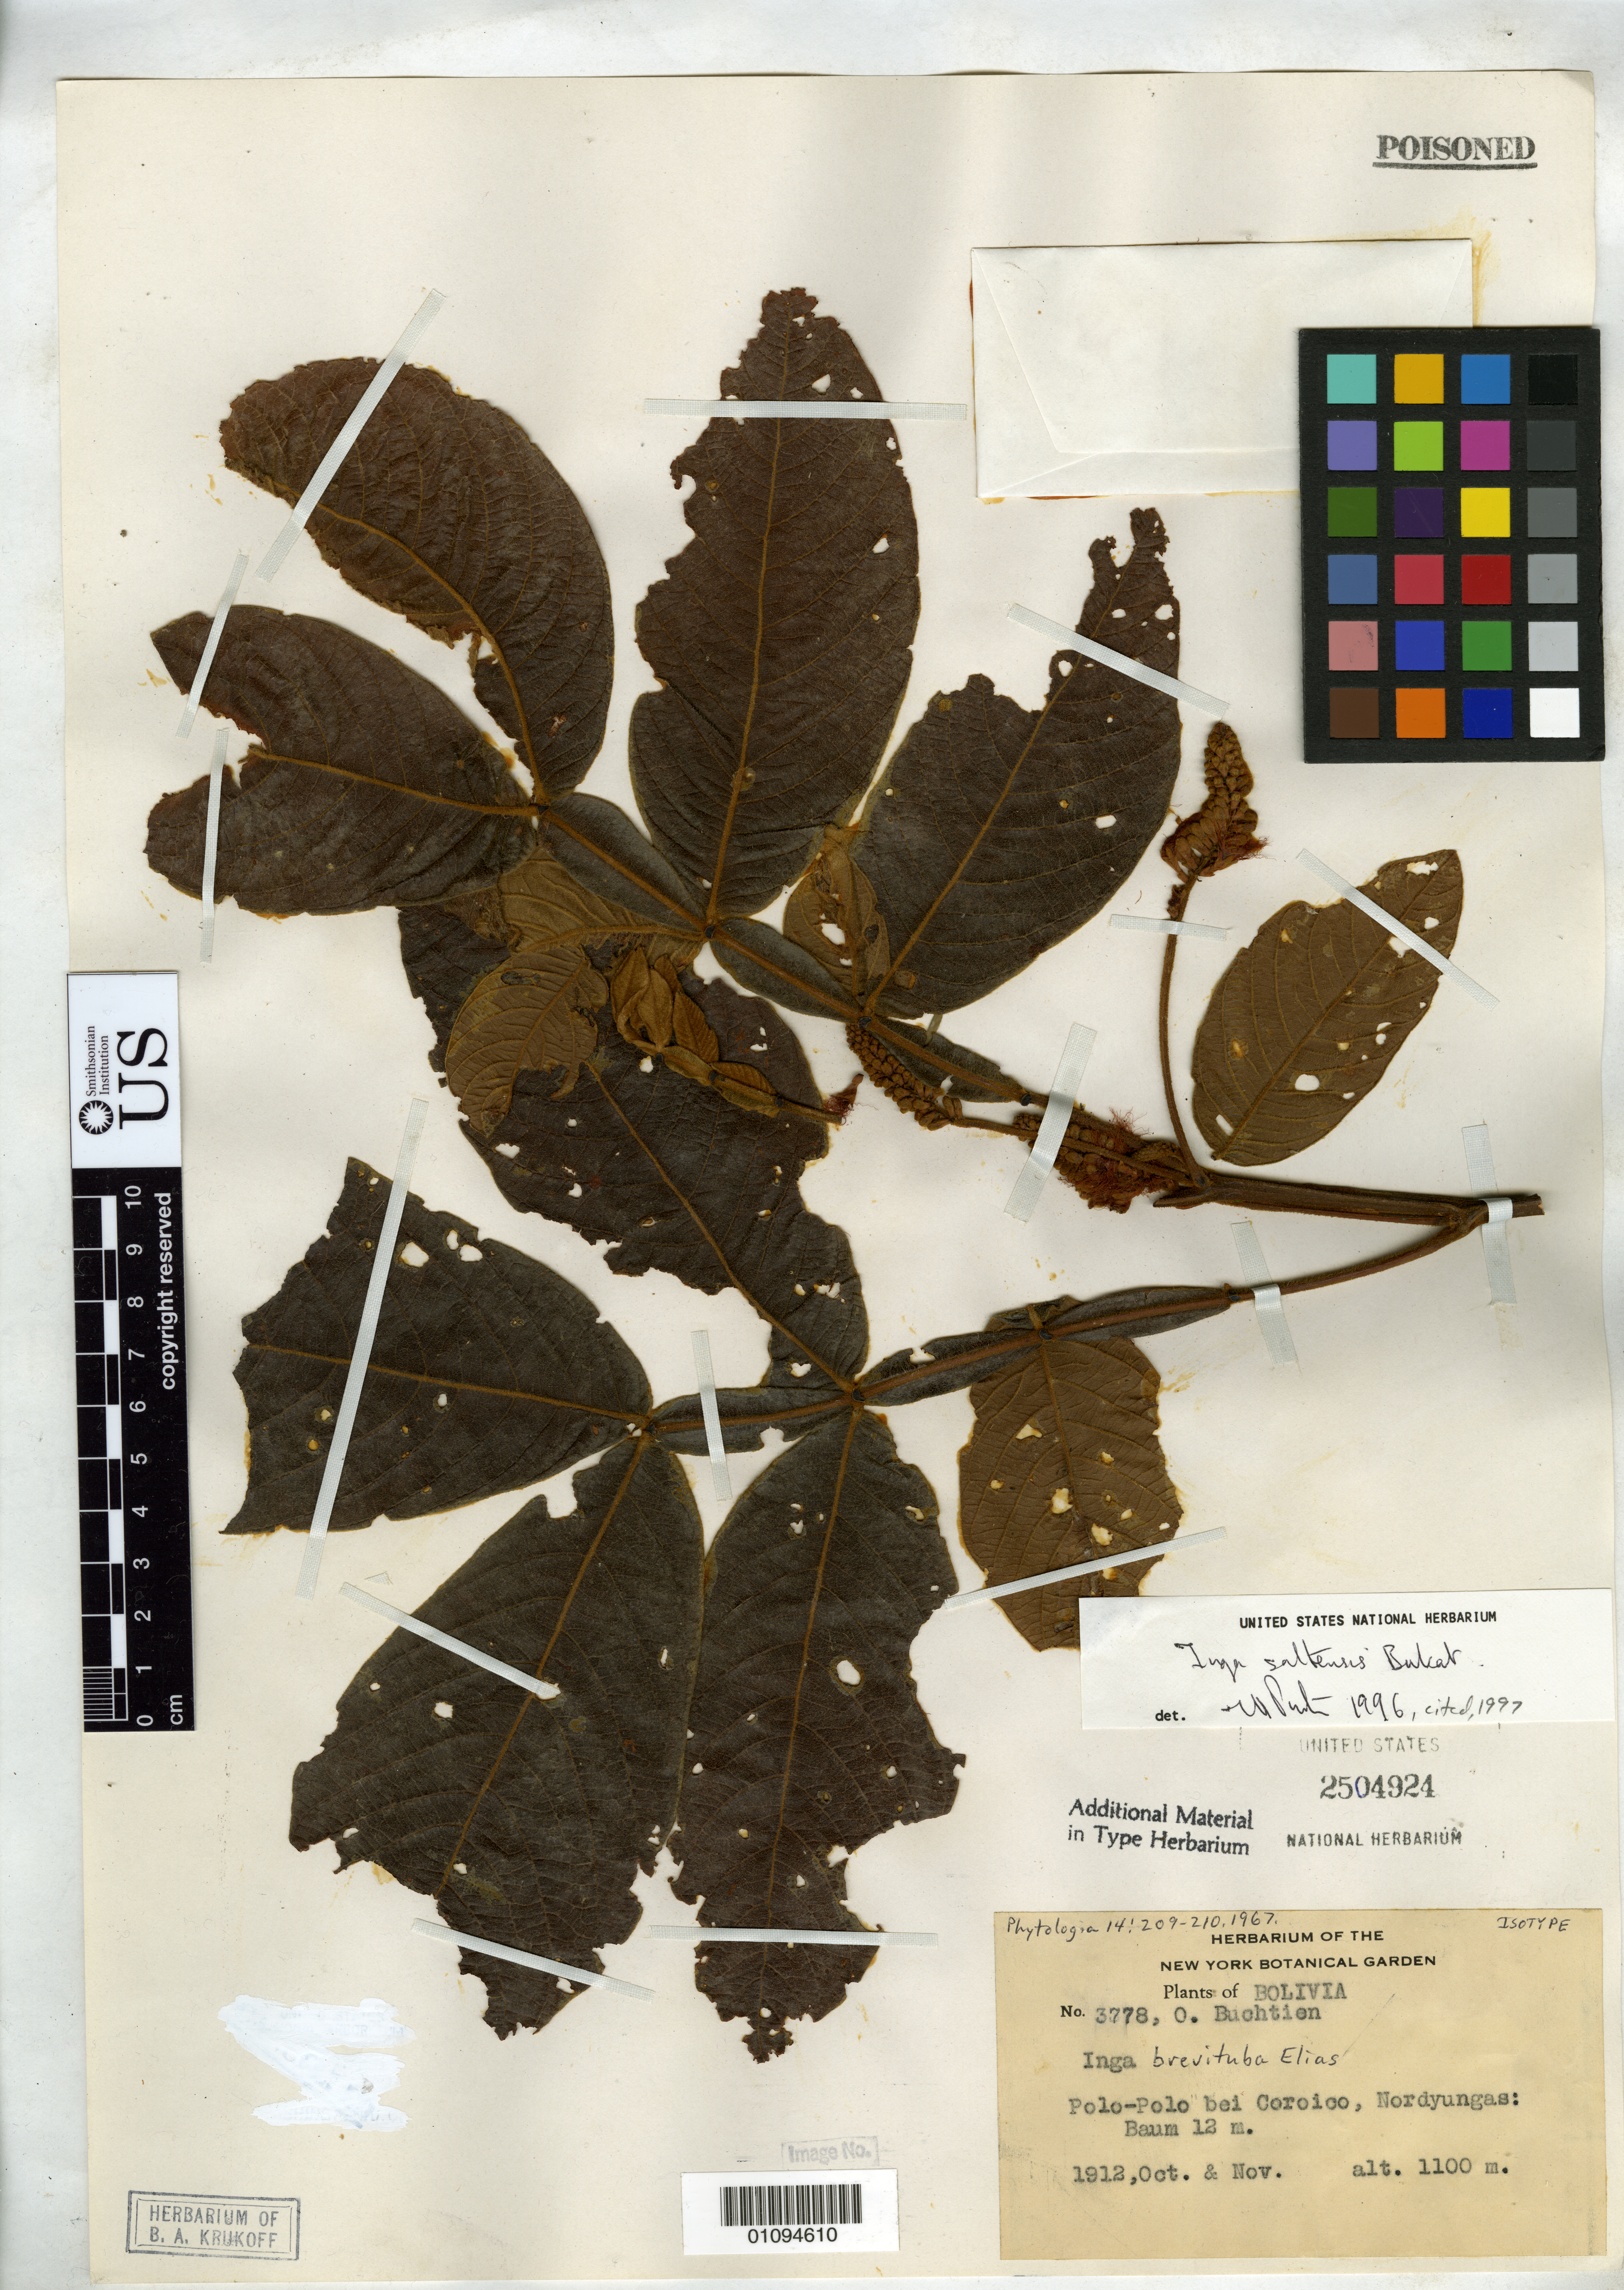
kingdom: Plantae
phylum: Tracheophyta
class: Magnoliopsida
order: Fabales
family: Fabaceae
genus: Inga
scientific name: Inga brevituba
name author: T.S. Elias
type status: Isotype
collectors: O. Buchtien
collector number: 3778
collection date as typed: Oct 1912 and -- Nov 1912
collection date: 1912-10,1912-11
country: Bolivia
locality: Polo-Polo bei Coroico, Nordyungas.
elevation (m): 1100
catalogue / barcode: US 2504924